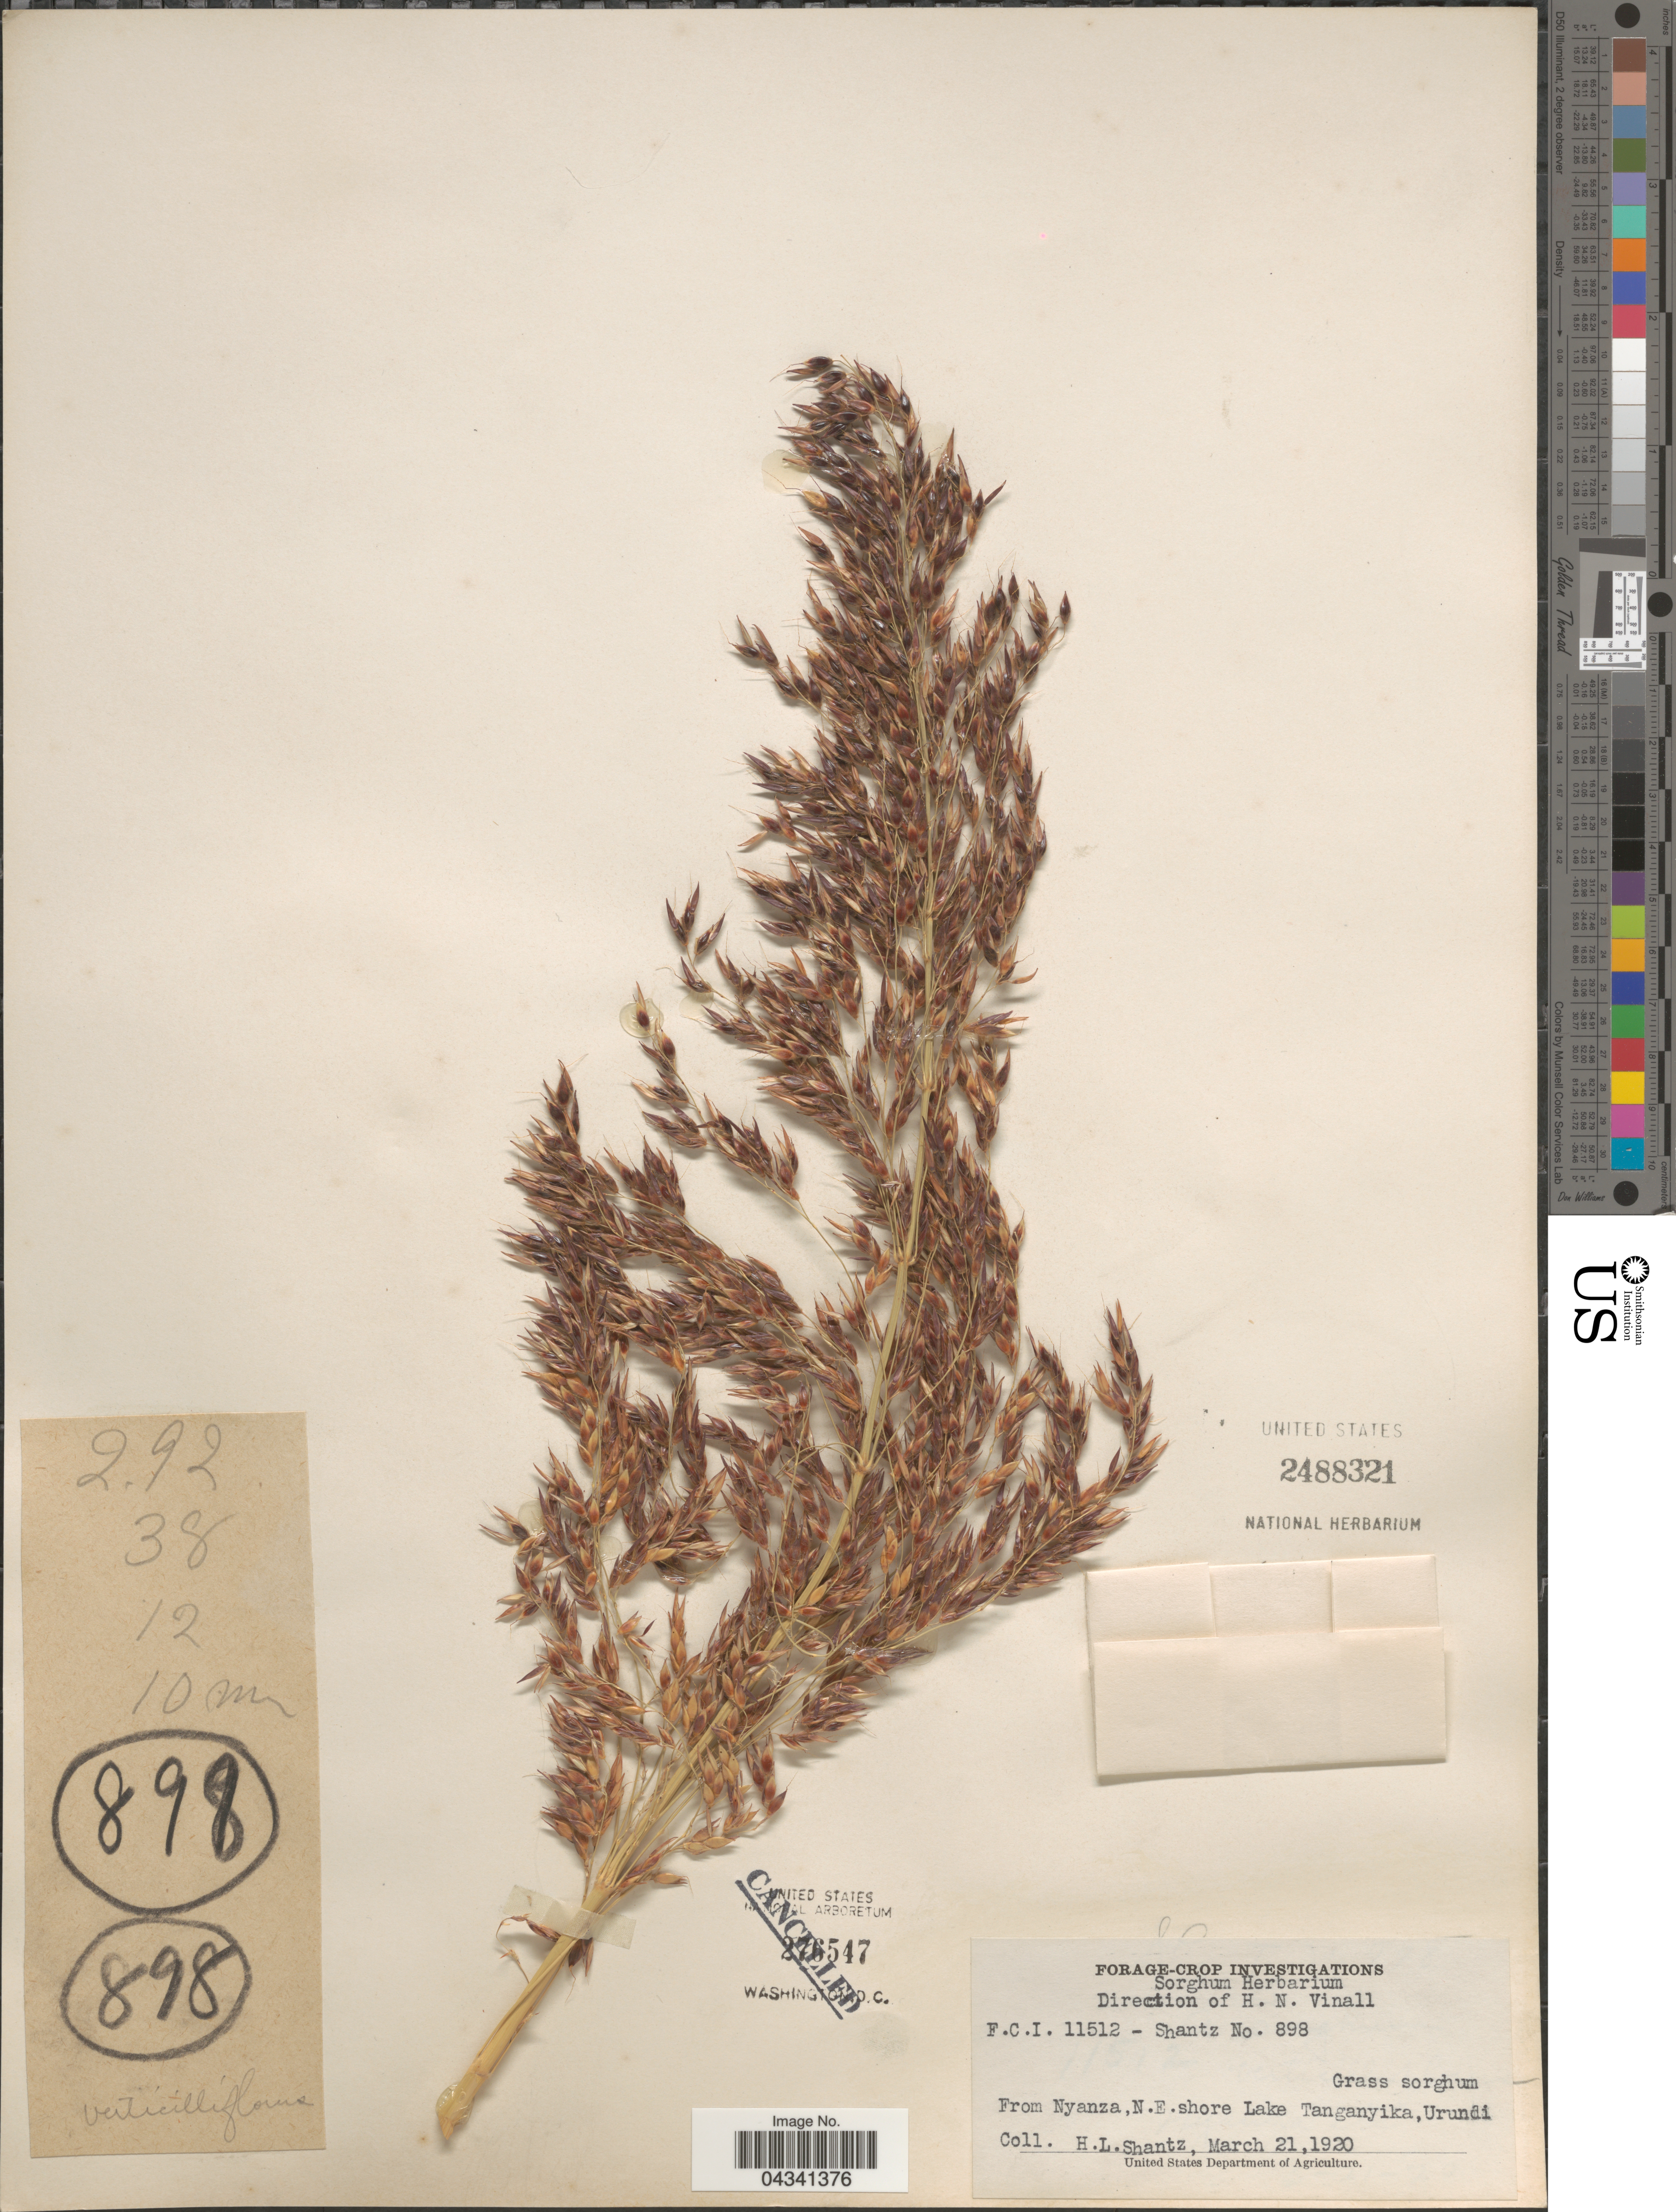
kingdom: Plantae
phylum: Tracheophyta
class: Liliopsida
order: Poales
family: Poaceae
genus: Sorghum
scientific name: Sorghum arundinaceum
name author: (Desv.) Stapf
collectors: H. Shantz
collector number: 898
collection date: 1920-03-21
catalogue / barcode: US 2488321